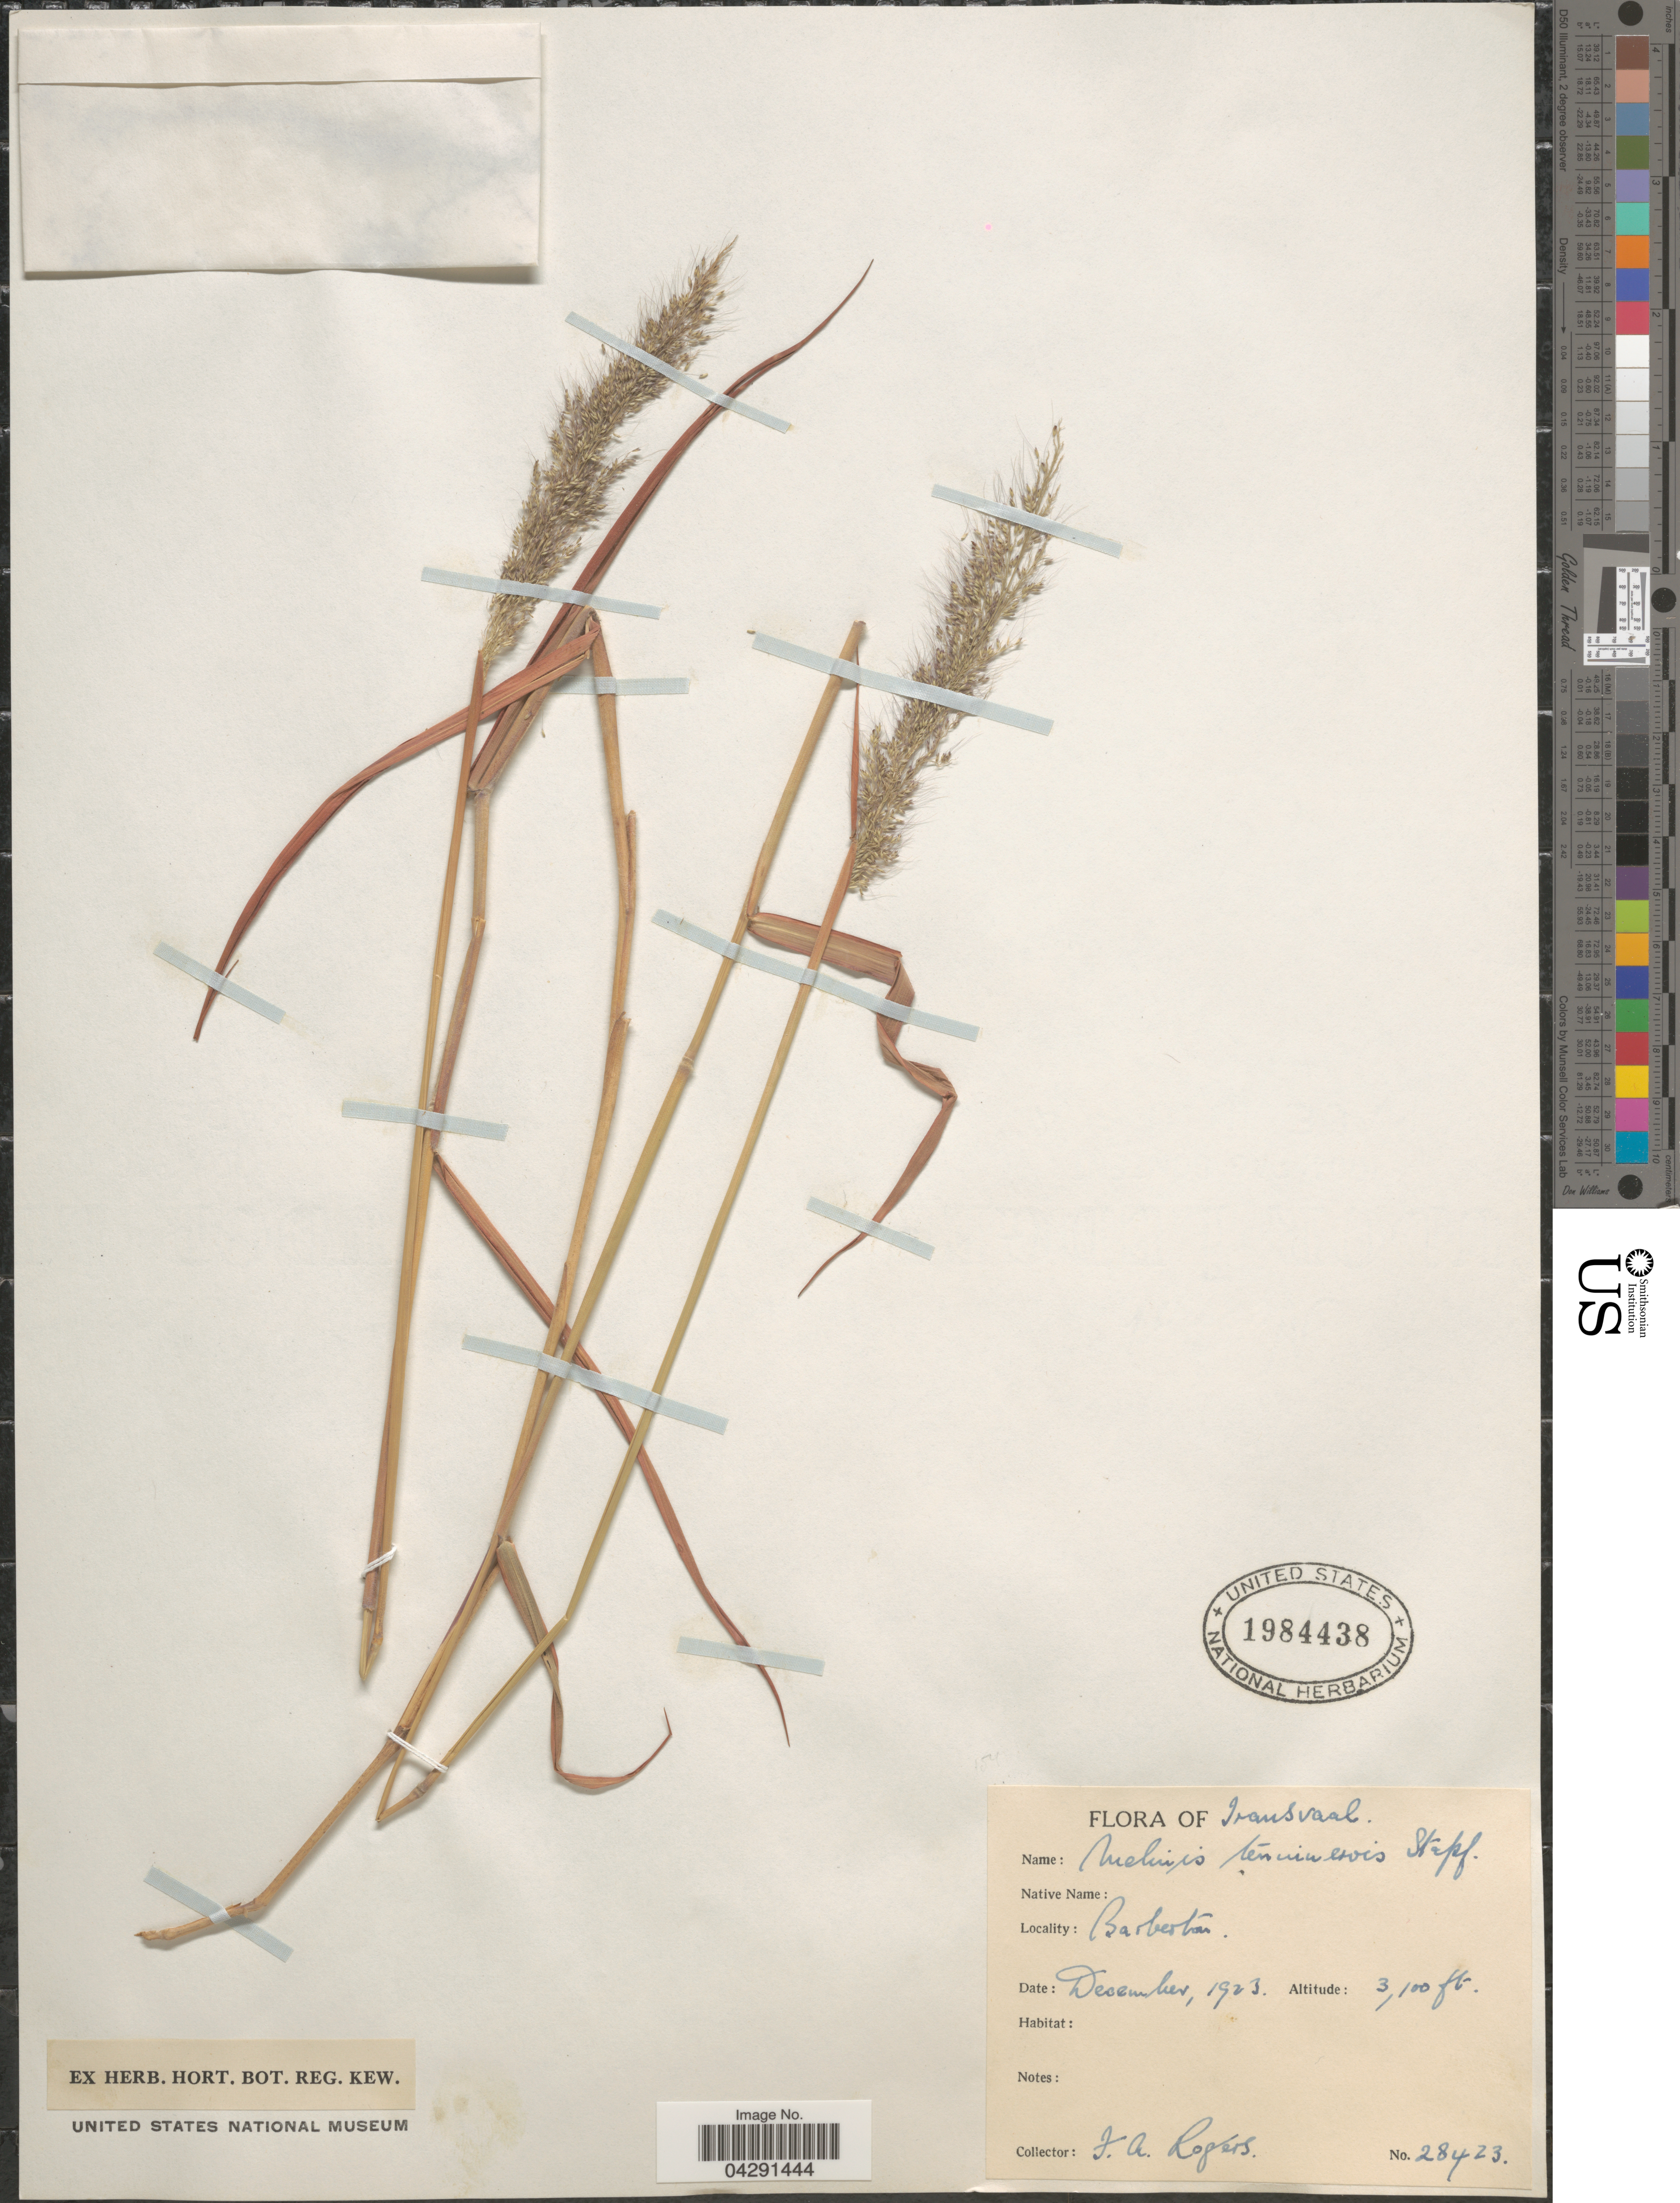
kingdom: Plantae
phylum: Tracheophyta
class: Liliopsida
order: Poales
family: Poaceae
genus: Melinis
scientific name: Melinis minutiflora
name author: P. Beauv.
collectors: F. A. Rogers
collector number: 28423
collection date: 1923-12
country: South Africa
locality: Transvaal. Barberton.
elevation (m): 945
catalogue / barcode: US 1984438